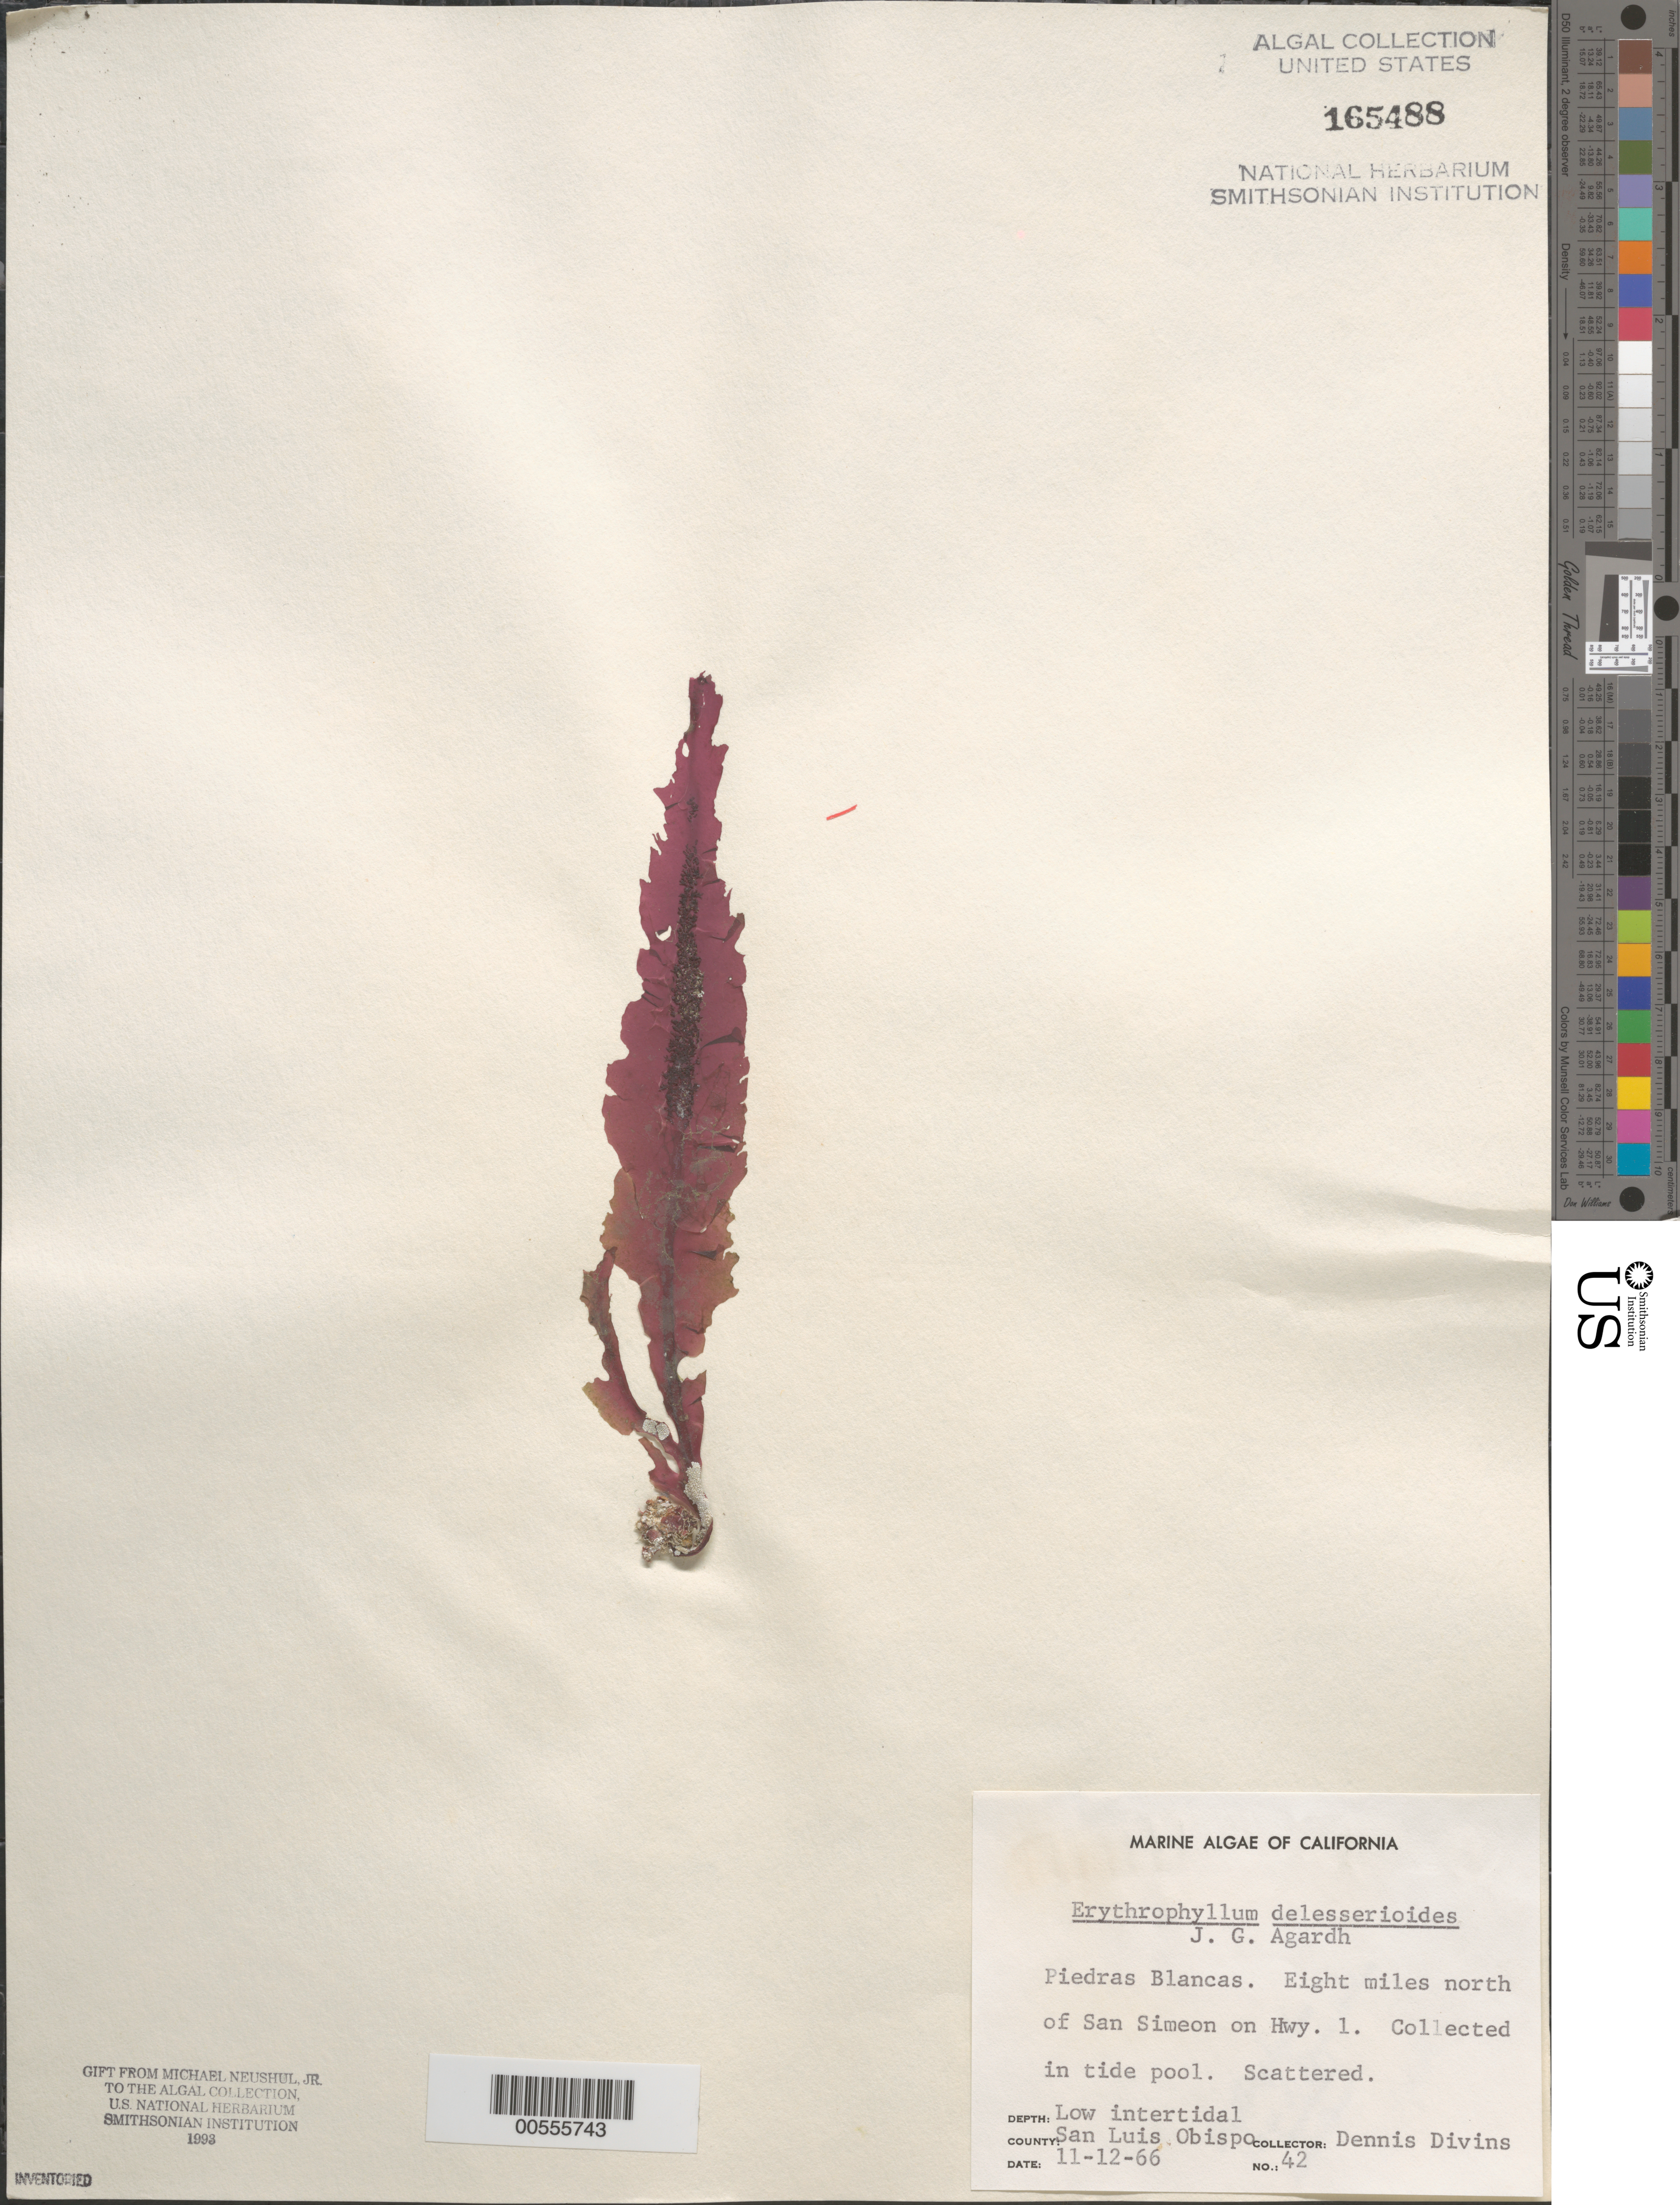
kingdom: Plantae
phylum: Rhodophyta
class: Florideophyceae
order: Gigartinales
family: Kallymeniaceae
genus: Erythrophyllum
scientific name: Erythrophyllum delesserioides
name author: J. Agardh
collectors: D. Divins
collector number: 42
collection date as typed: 12 Nov 1966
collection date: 1966-11-12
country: United States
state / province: California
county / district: San Luis Obispo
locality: Piedras Blancas, 8 miles north of San Simeon, Highway 1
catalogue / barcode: US 165488